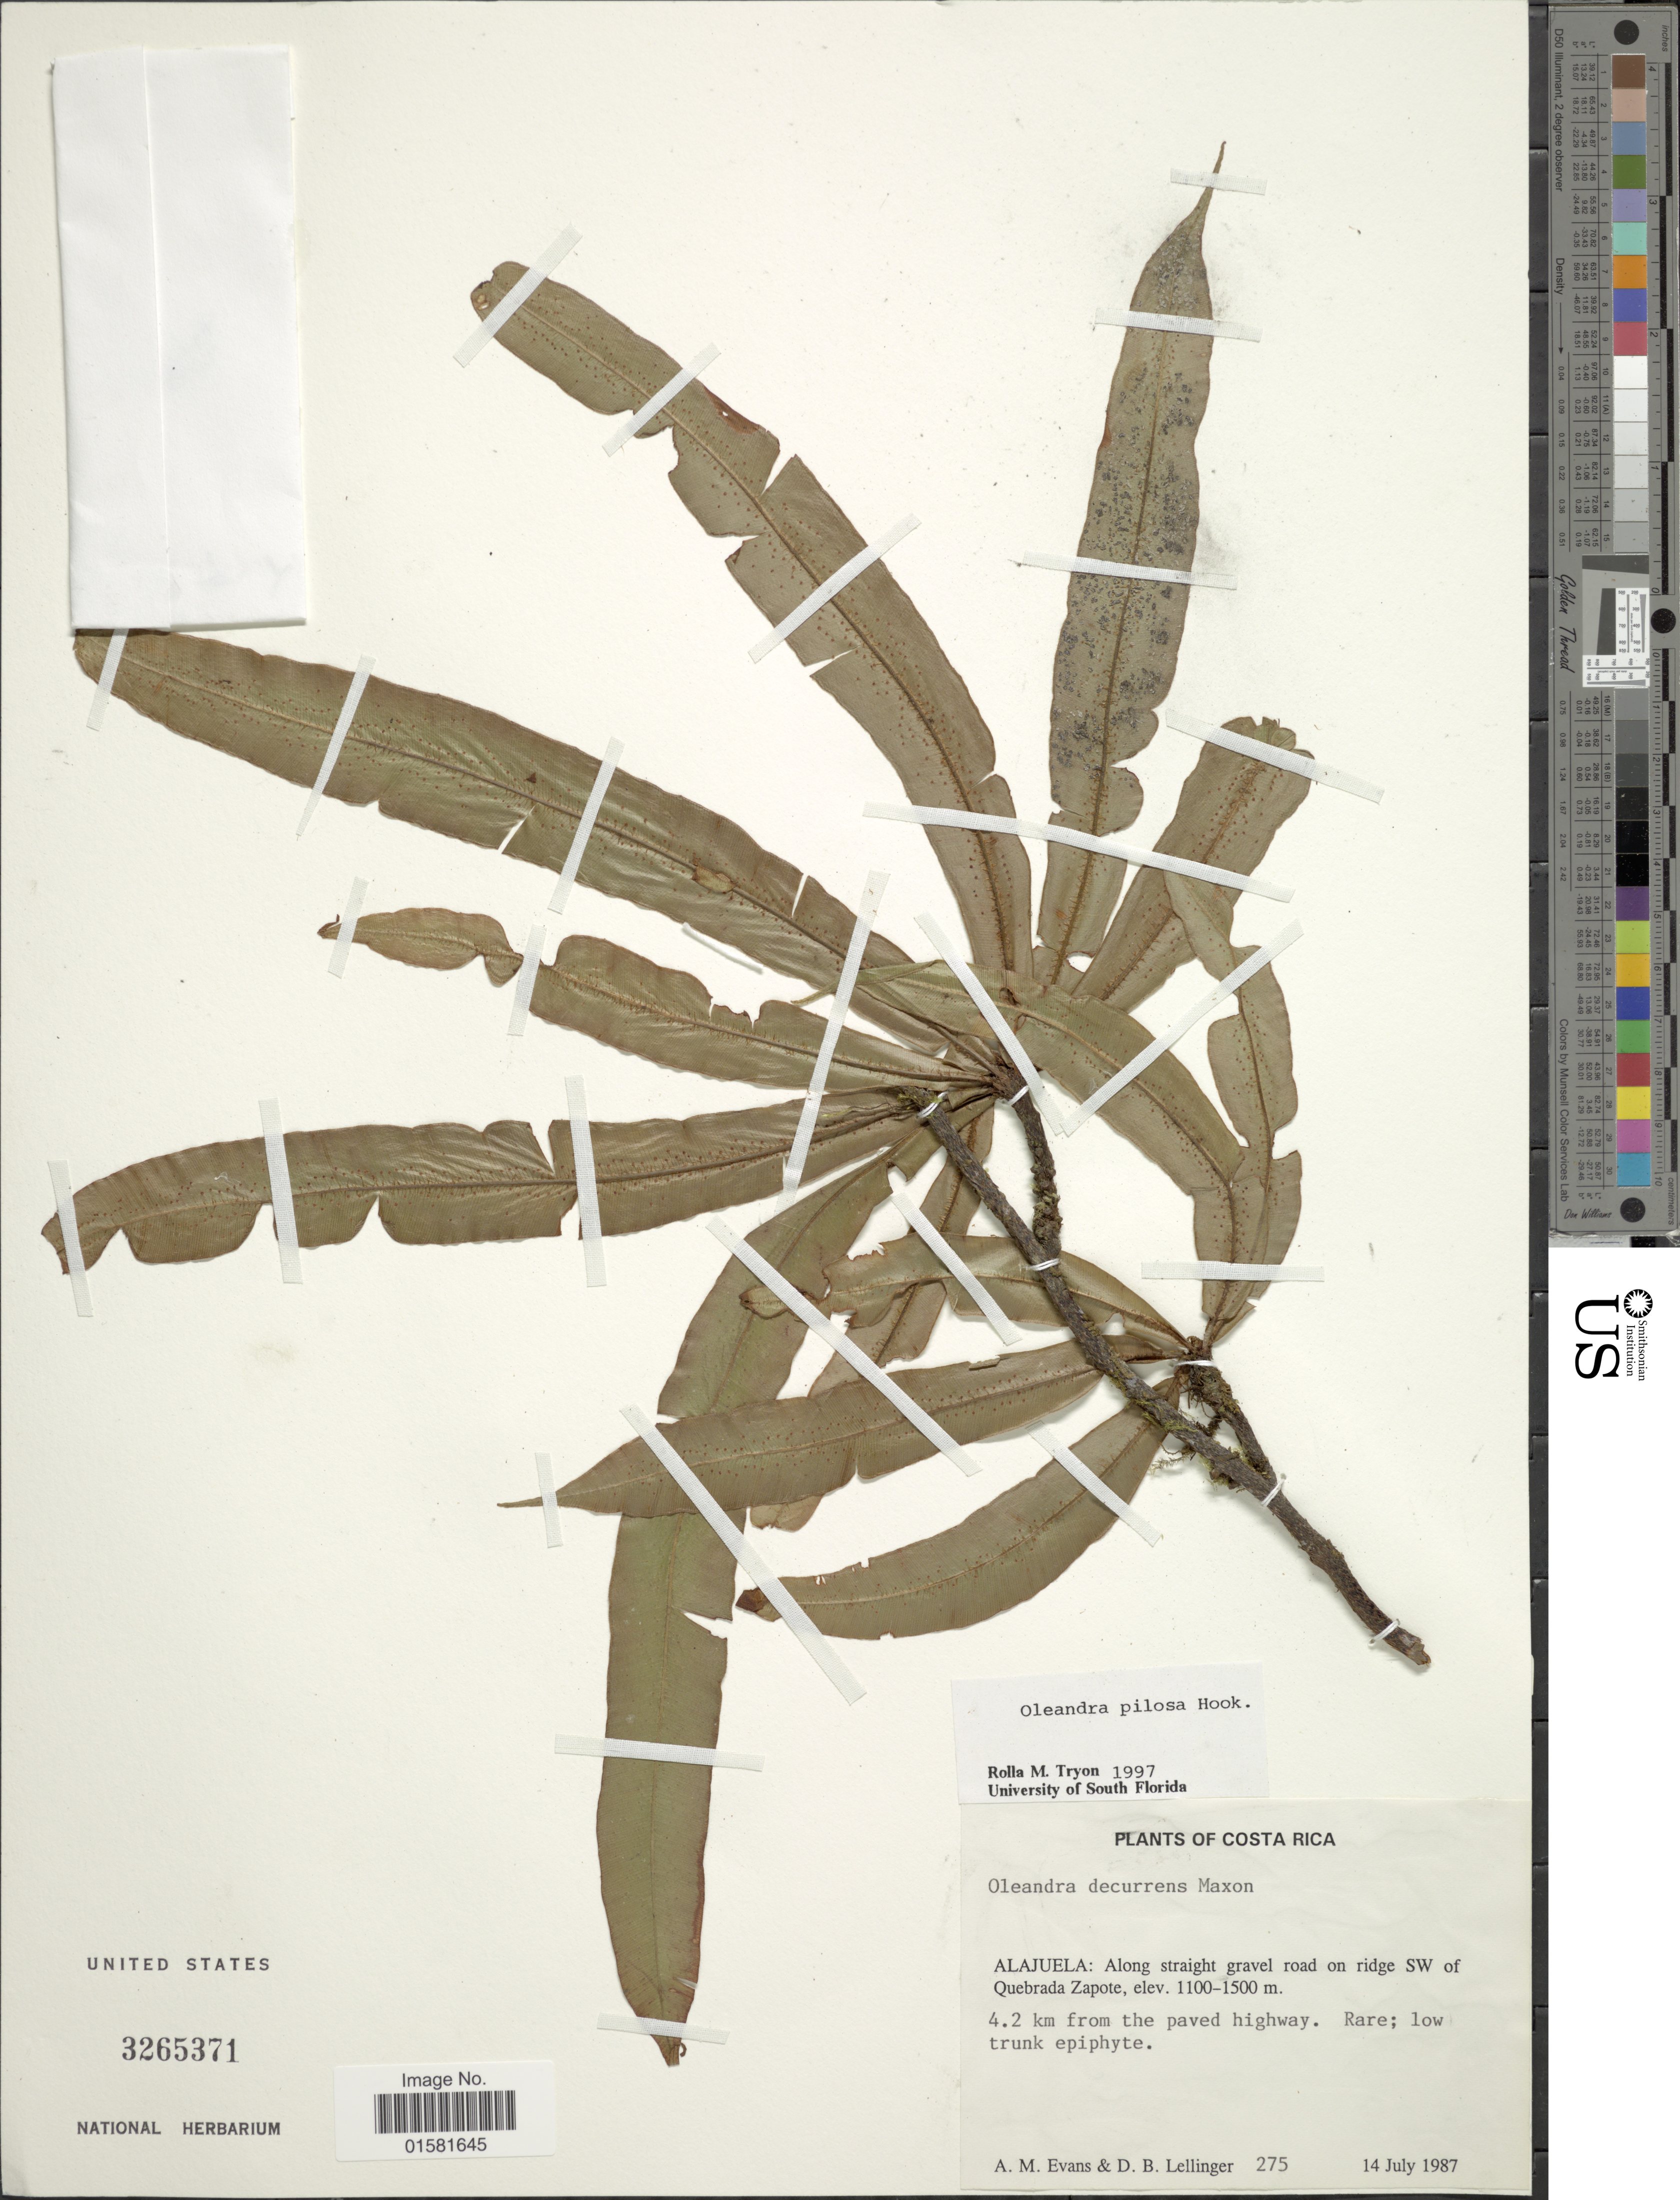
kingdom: Plantae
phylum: Tracheophyta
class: Polypodiopsida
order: Polypodiales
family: Oleandraceae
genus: Oleandra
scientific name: Oleandra decurrens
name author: Maxon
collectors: A. M. Evans & D. B. Lellinger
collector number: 275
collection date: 1987-07-14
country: Costa Rica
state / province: Alajuela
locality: Costa Rica, Alajuela: Along straight gravel road on ridge SW of Quebrada Zapote, 4.2 km from the paved highway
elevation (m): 1100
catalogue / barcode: US 3265371